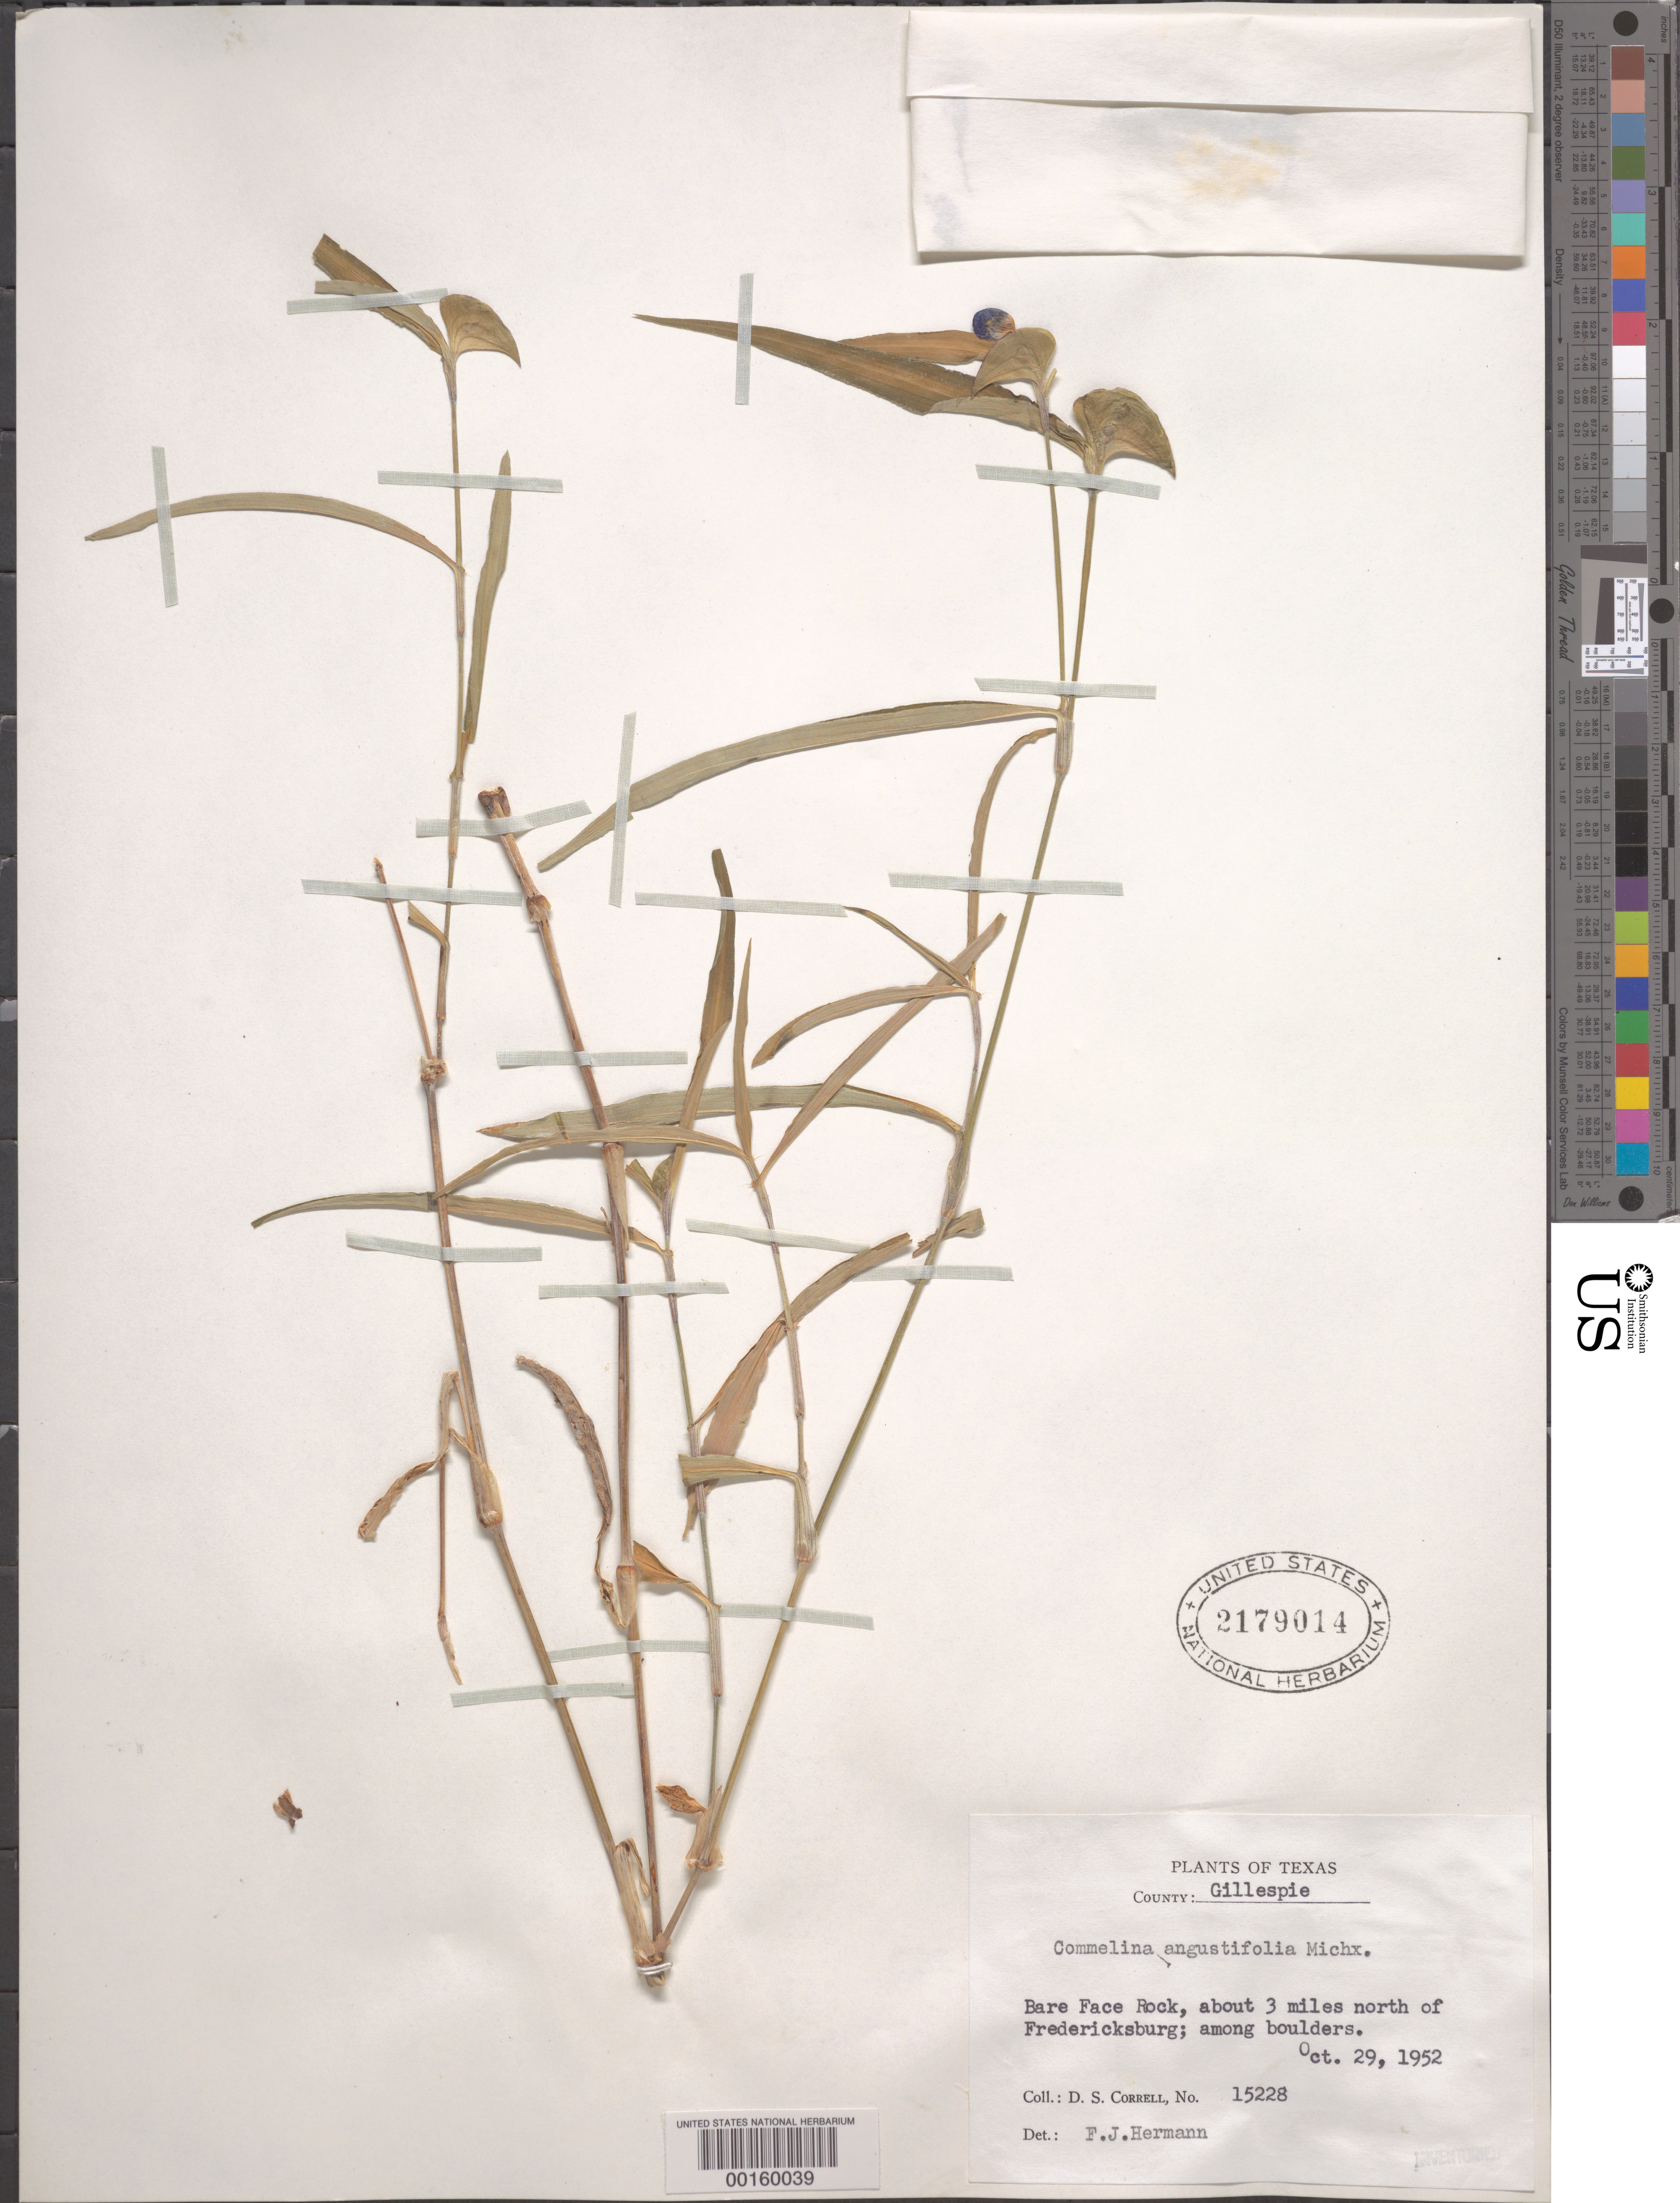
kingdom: Plantae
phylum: Tracheophyta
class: Liliopsida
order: Commelinales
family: Commelinaceae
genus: Commelina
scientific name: Commelina erecta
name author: L.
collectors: D. S. Correll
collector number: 15228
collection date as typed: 29 Oct 1952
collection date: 1952-10-29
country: United States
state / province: Texas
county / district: Gillespie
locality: Bare face rock, about 3 mi. n of fredricksburg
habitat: Among boulders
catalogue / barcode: US 2179014